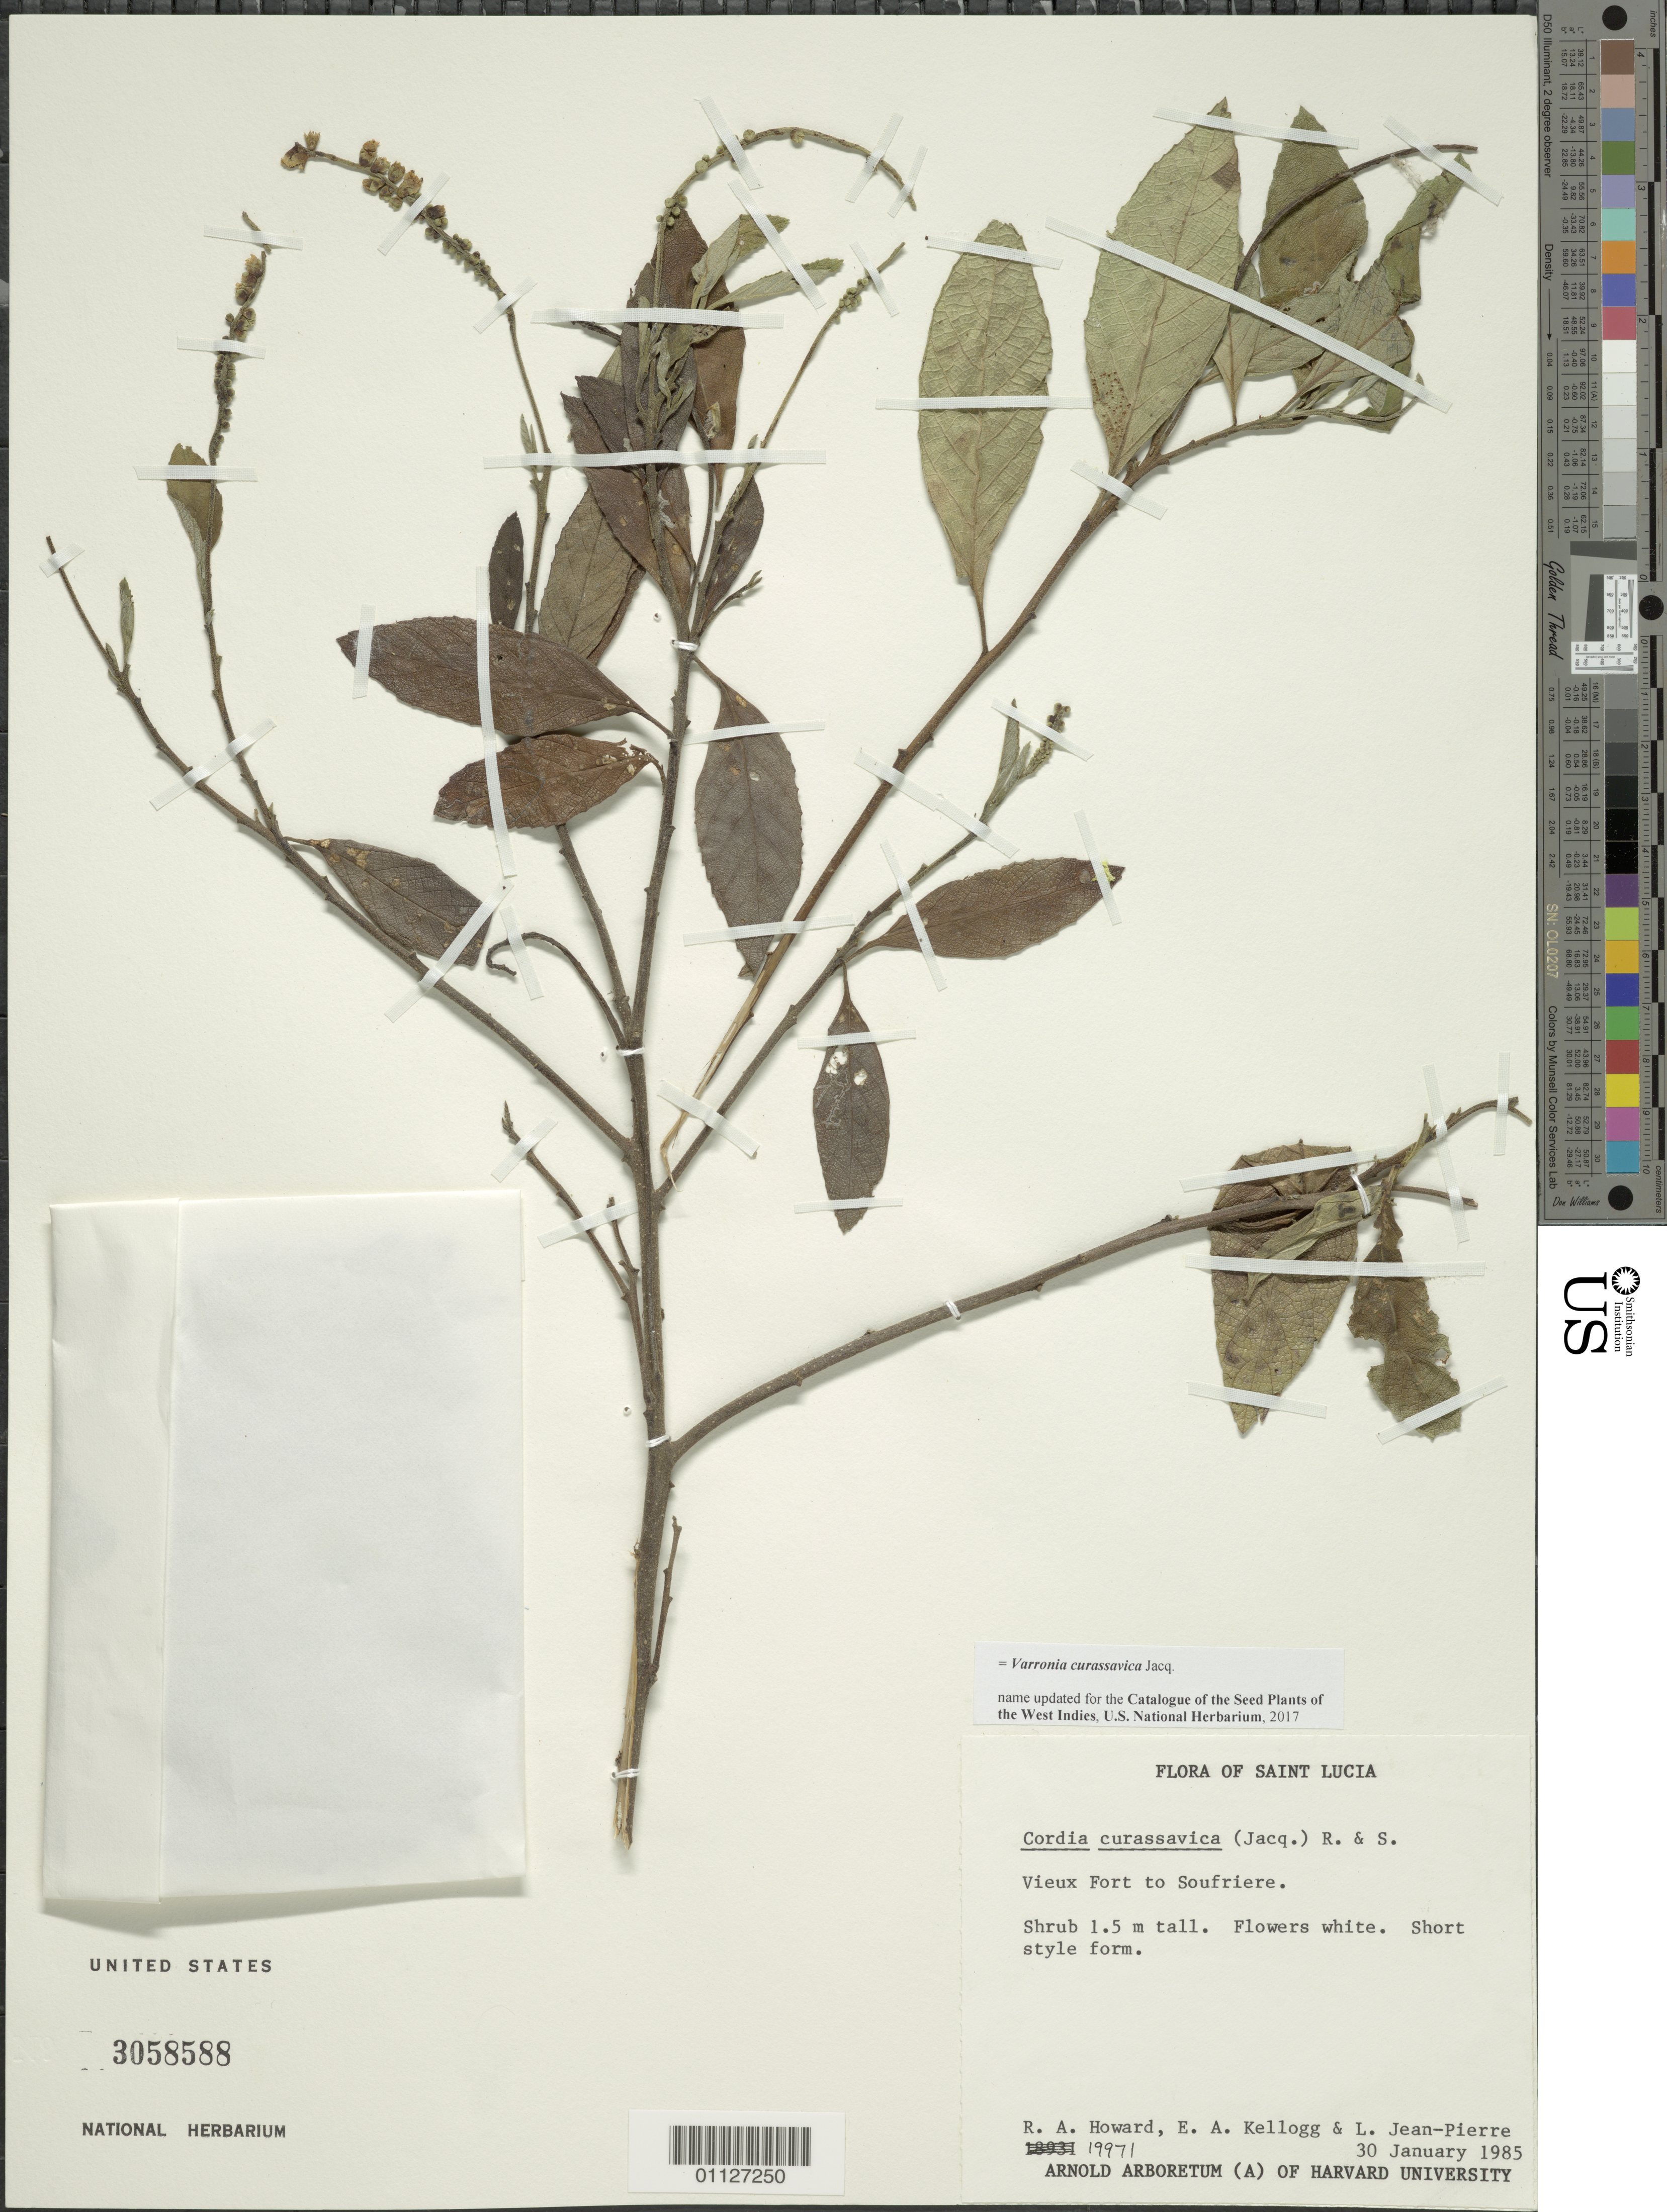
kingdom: Plantae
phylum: Tracheophyta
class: Magnoliopsida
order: Boraginales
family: Cordiaceae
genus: Varronia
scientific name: Varronia curassavica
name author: Jacq.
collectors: R. A. Howard, E. A. Kellogg & L. L. Jean-Pierre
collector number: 19971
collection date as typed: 30 Jan 1985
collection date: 1985-01-30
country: St. Lucia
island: St. Lucia I.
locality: Vieux Fort to Soufriere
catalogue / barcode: US 3058588